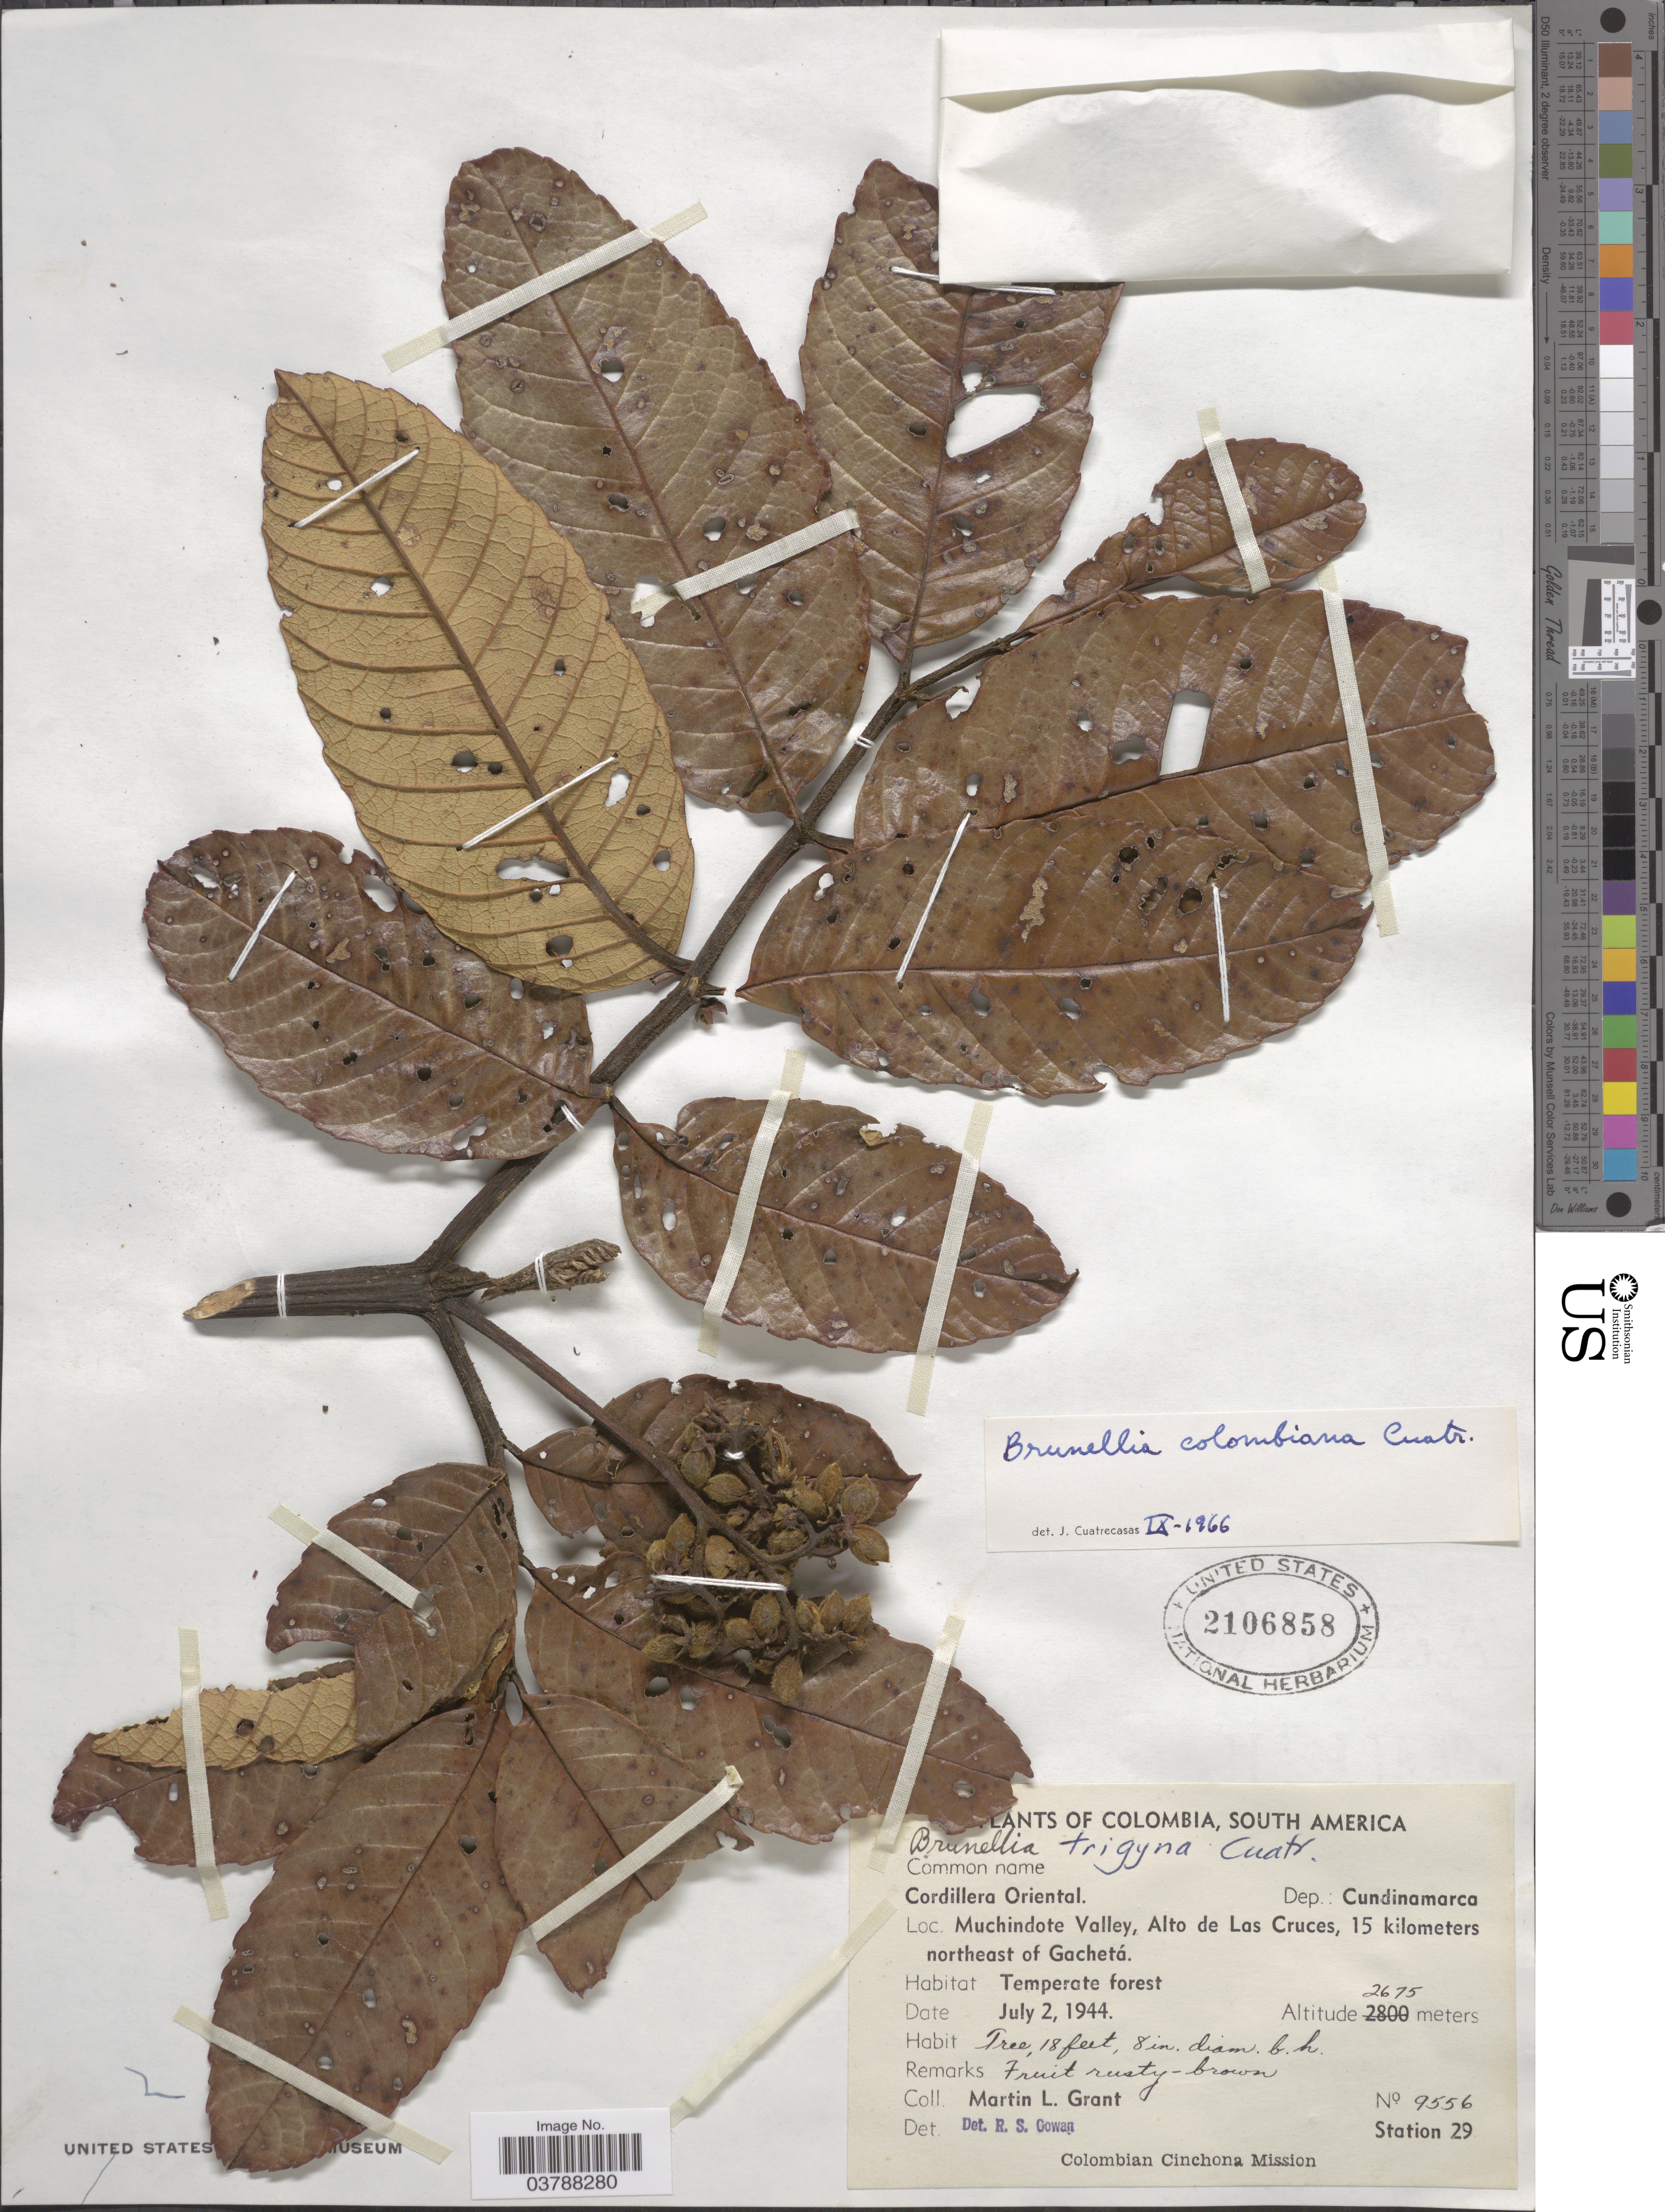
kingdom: Plantae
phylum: Tracheophyta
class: Magnoliopsida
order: Oxalidales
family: Brunelliaceae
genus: Brunellia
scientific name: Brunellia colombiana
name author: Cuatrec.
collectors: M. L. Grant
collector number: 9556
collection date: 1944-07-02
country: Colombia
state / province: Cundinamarca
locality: Cordillera Oriental. Dep.: Cundinamarca. Muchindote Valley, Alto de Las Cruces, 15 kilometers northeast of Gachetá.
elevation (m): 2675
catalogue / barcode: US 2106858